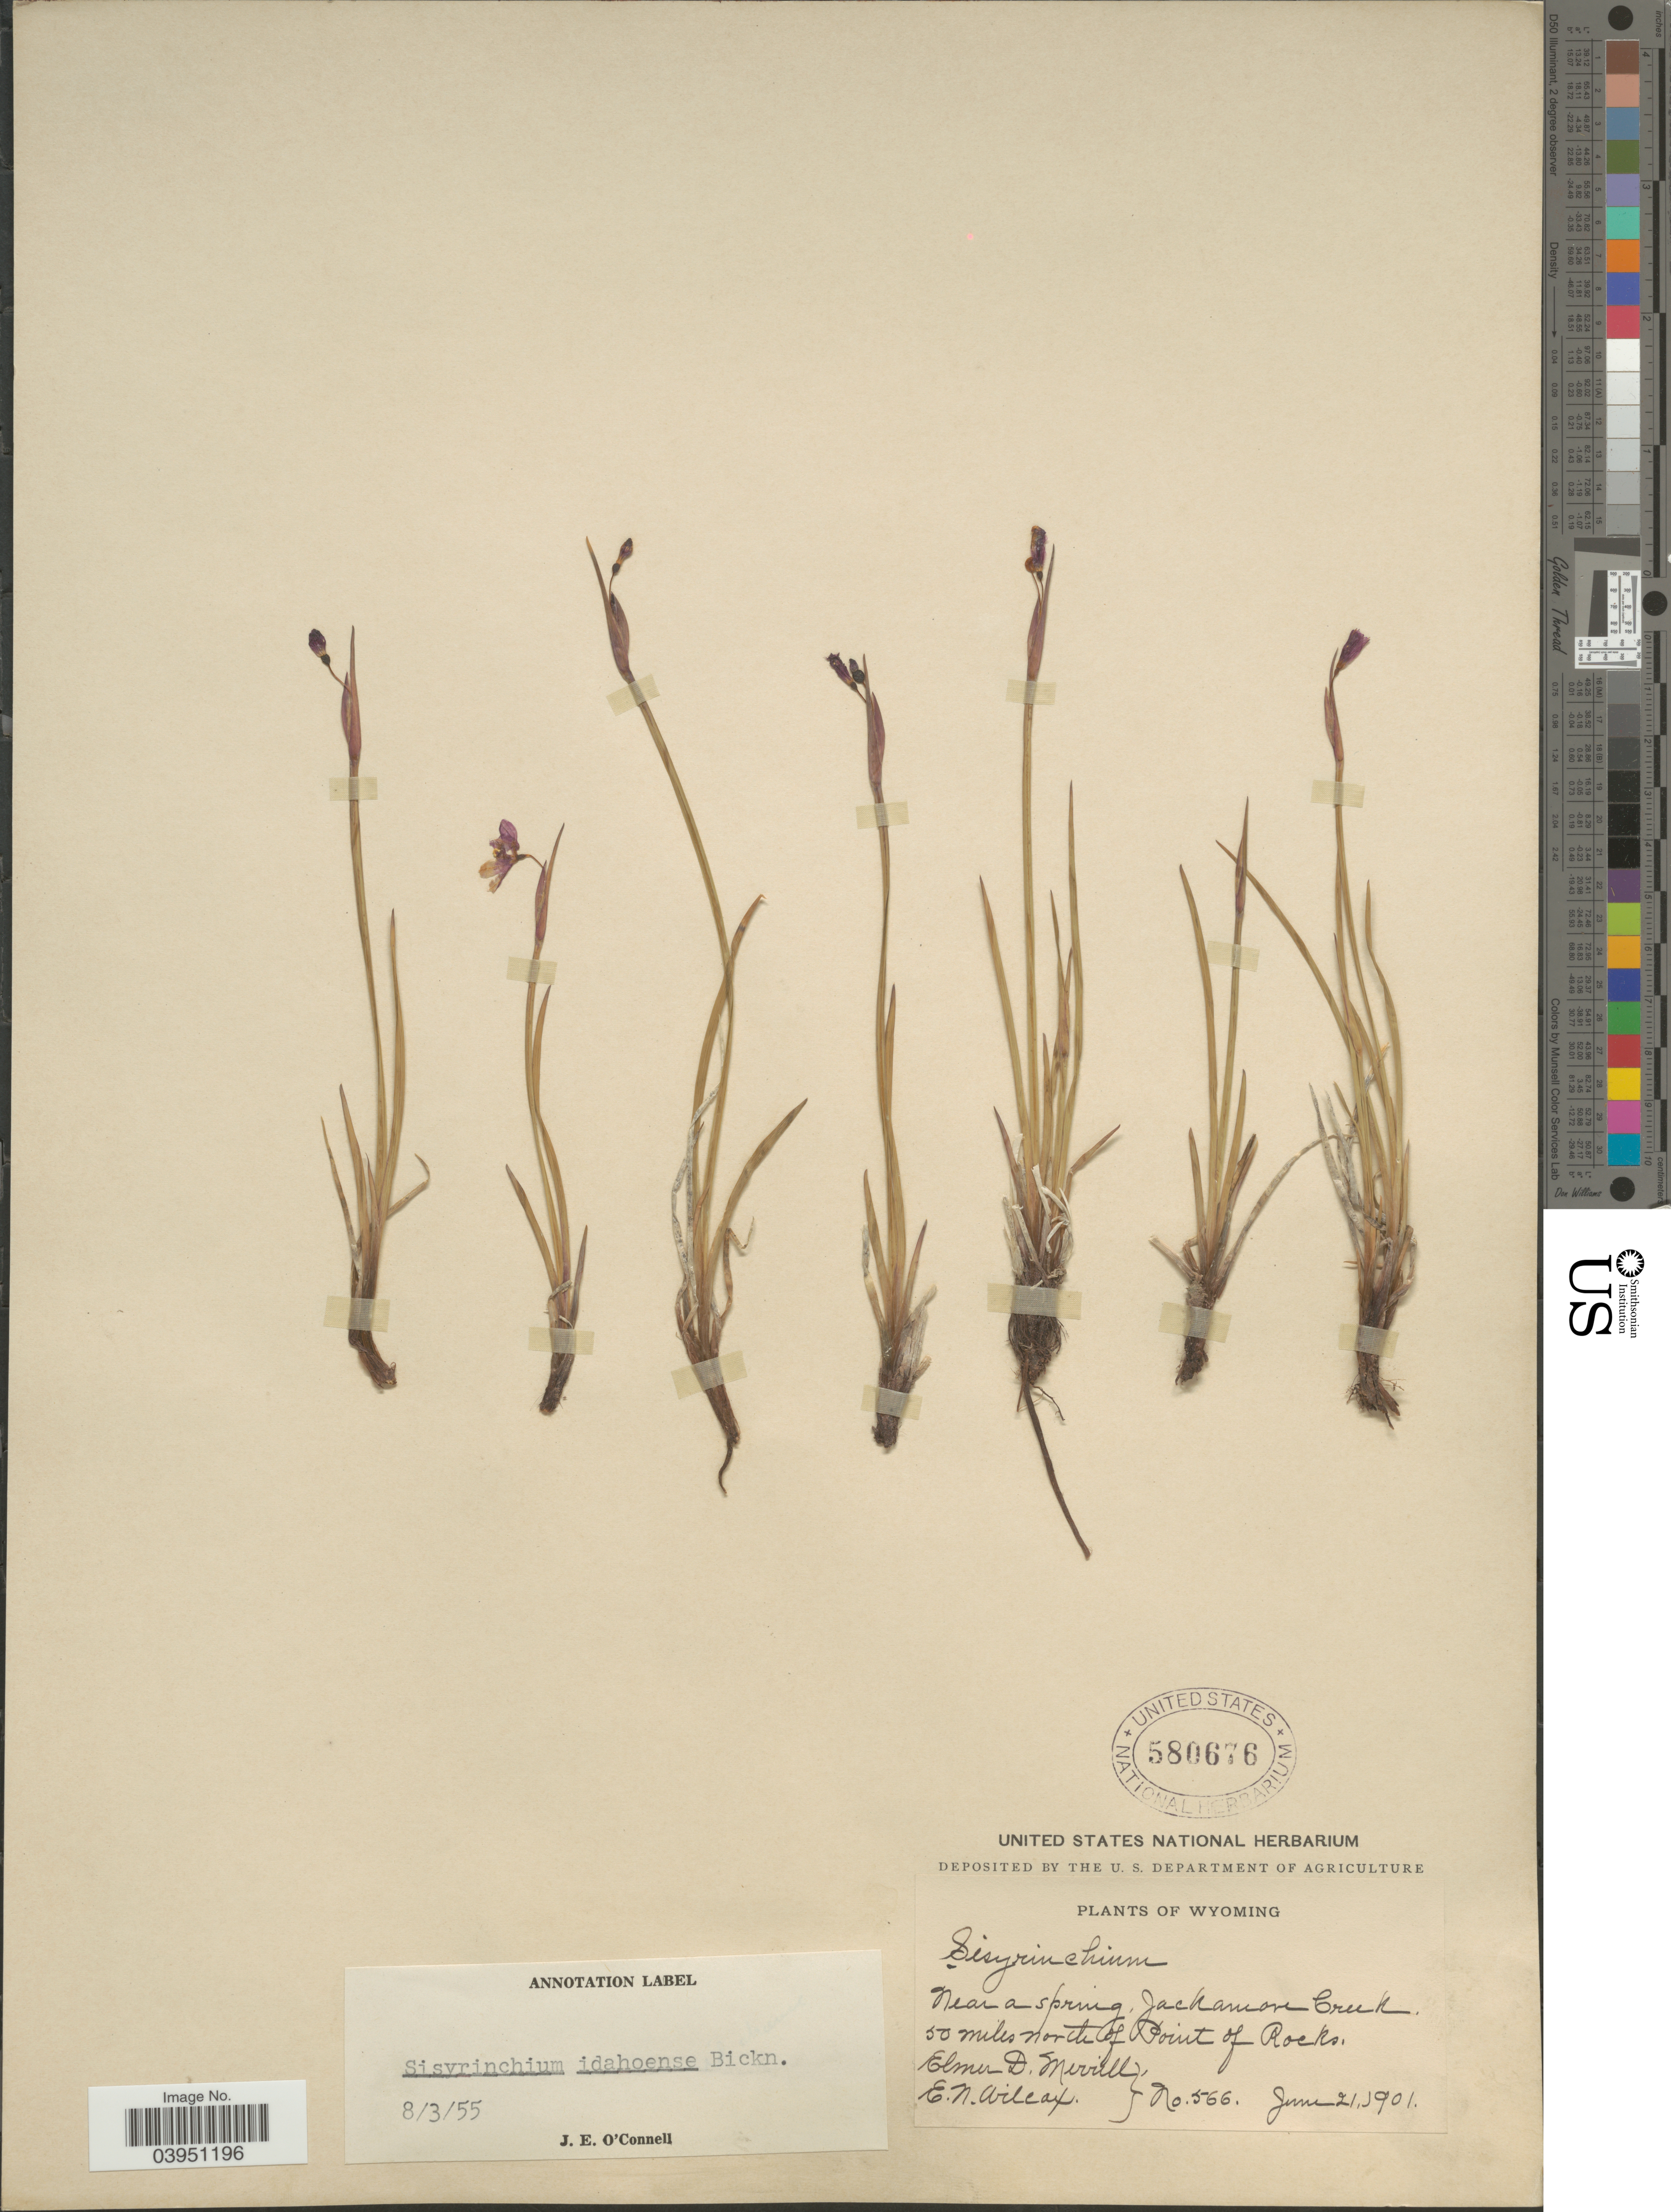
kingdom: Plantae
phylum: Tracheophyta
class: Liliopsida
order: Asparagales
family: Iridaceae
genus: Sisyrinchium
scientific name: Sisyrinchium idahoense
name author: E.P. Bicknell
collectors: E. D. Merrill & E. Wilcox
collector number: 566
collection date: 1901-06-21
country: United States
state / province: Wyoming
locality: Near a spring, Jackamore Creek. 50 miles north of Point of Rocks.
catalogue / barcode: US 580676